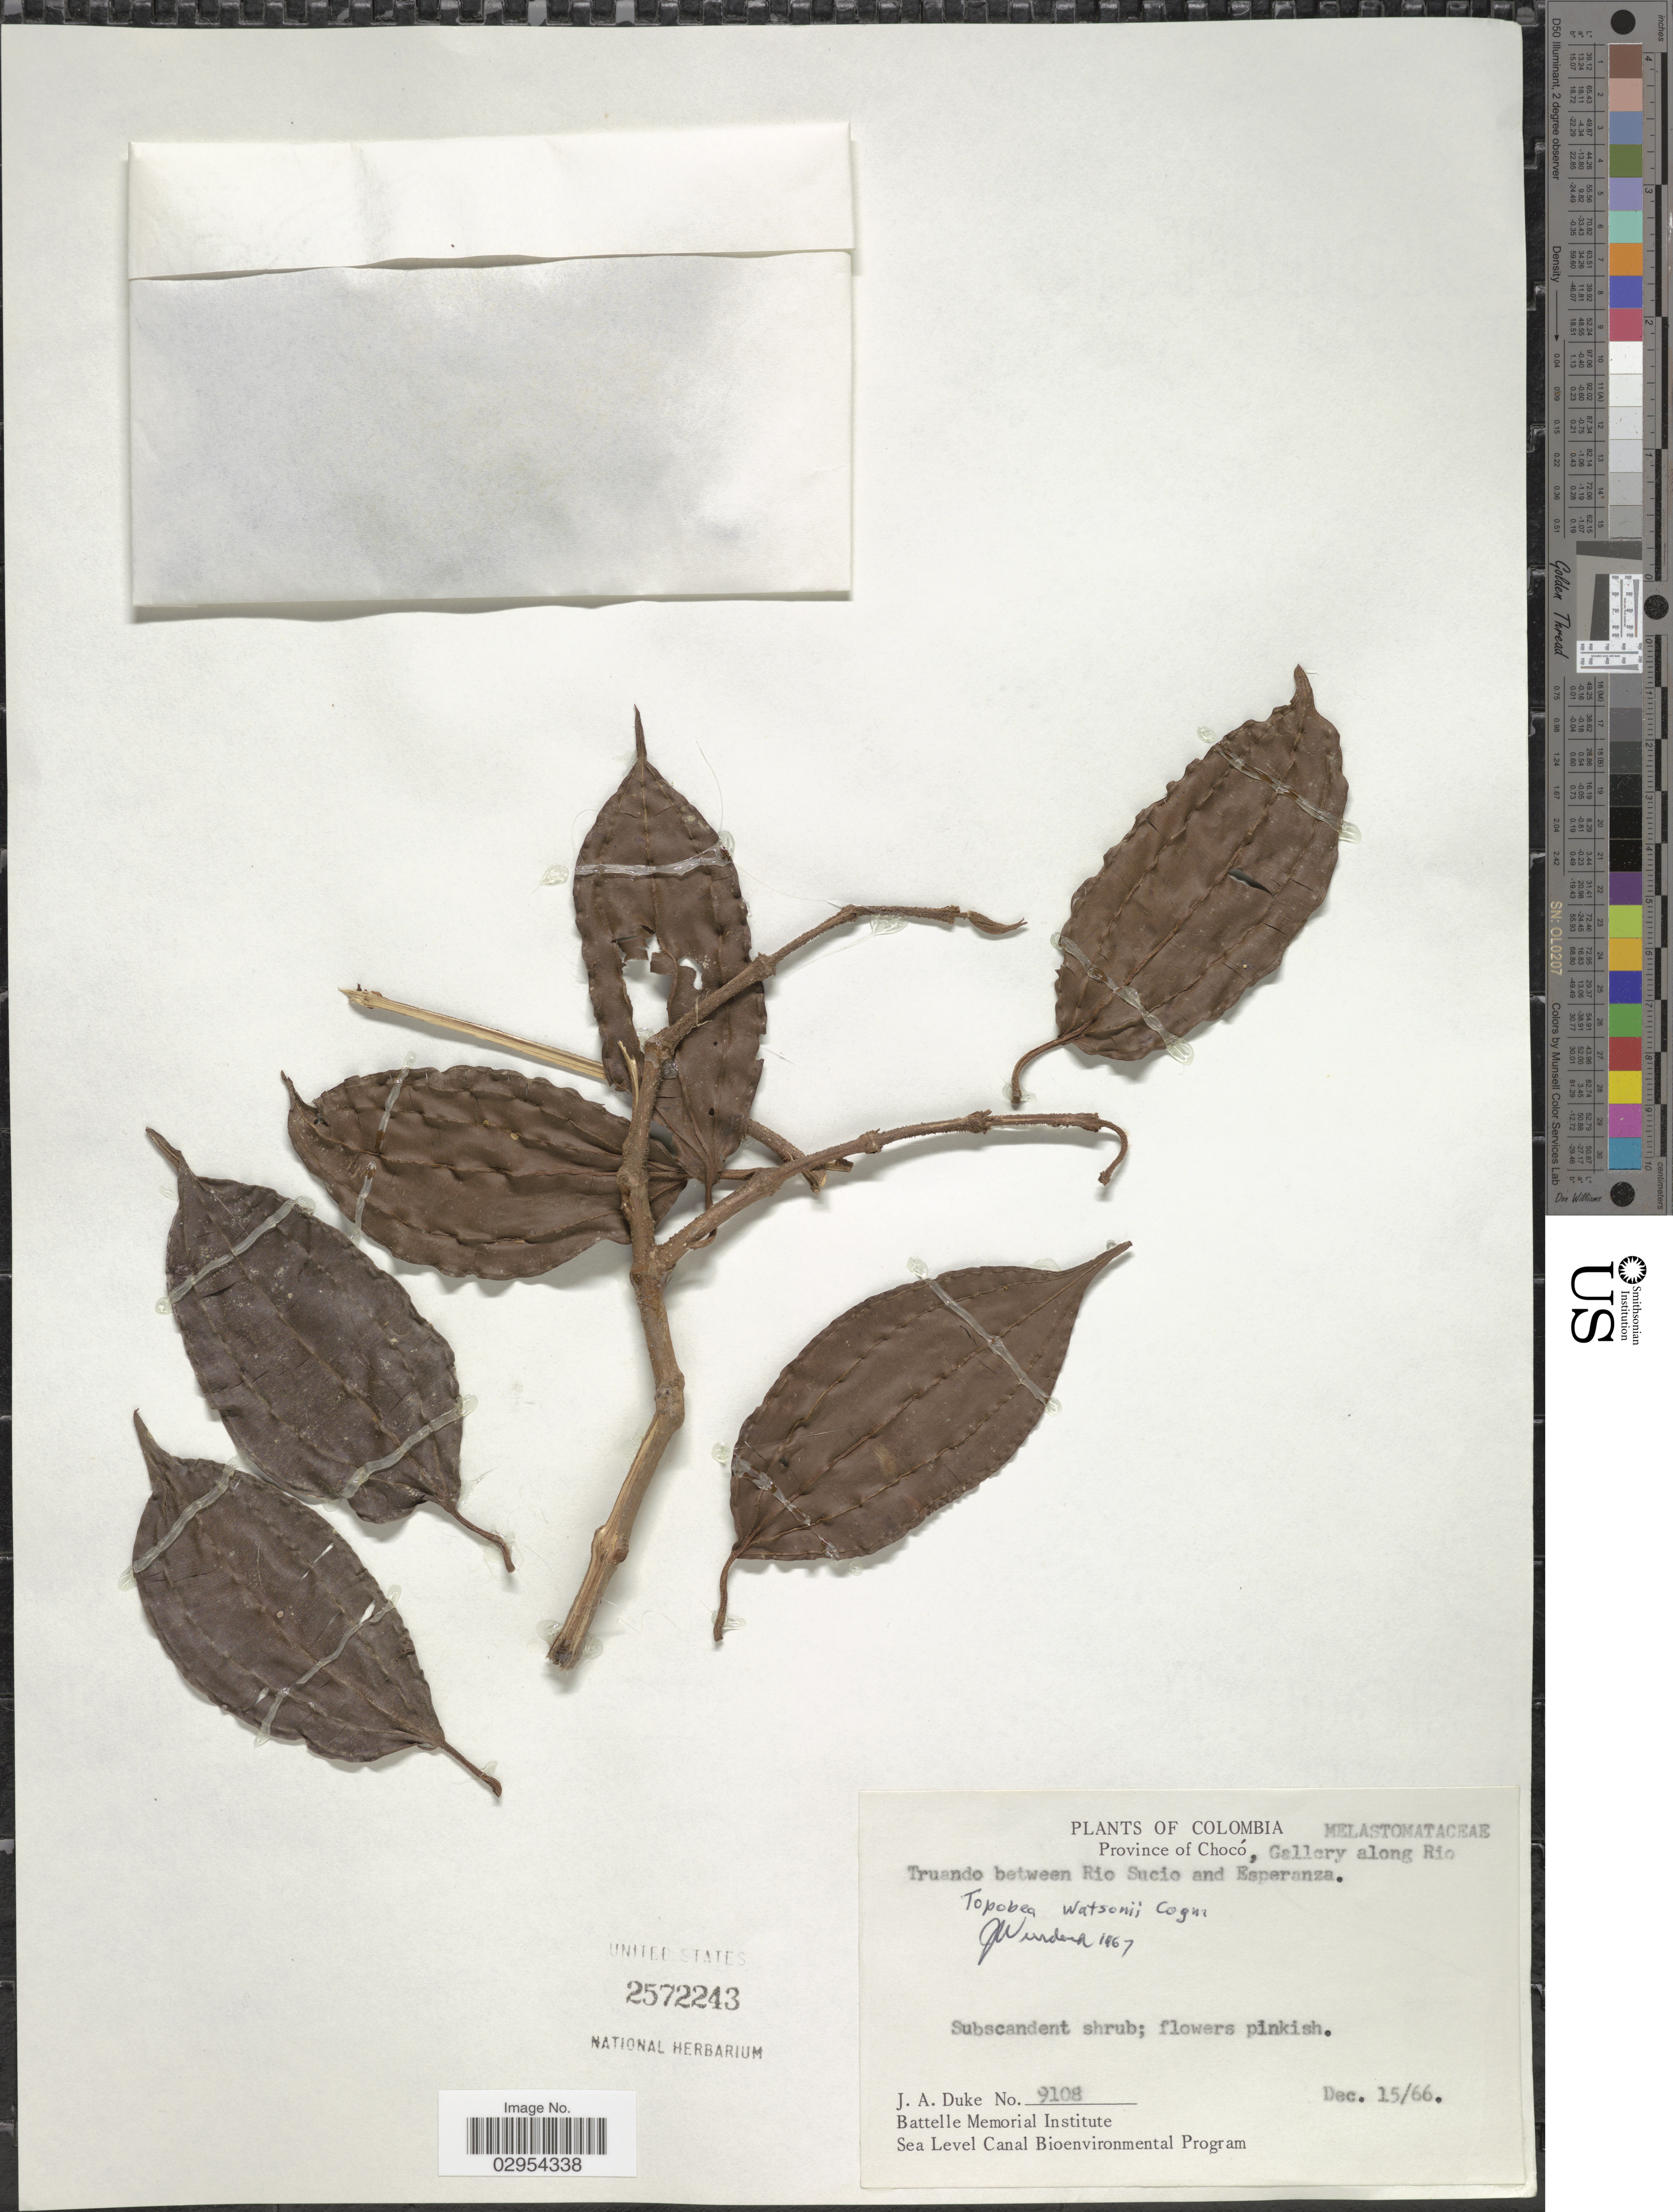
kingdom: Plantae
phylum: Tracheophyta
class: Magnoliopsida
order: Myrtales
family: Melastomataceae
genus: Topobea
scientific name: Topobea watsonii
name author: Cogn.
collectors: J. A. Duke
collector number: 9108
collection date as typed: Transcribed d/m/y: 15/12/66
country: Colombia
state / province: Chocó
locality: Gallery along Rio Truando between Rio Sucio and Esperanza.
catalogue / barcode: US 2572243